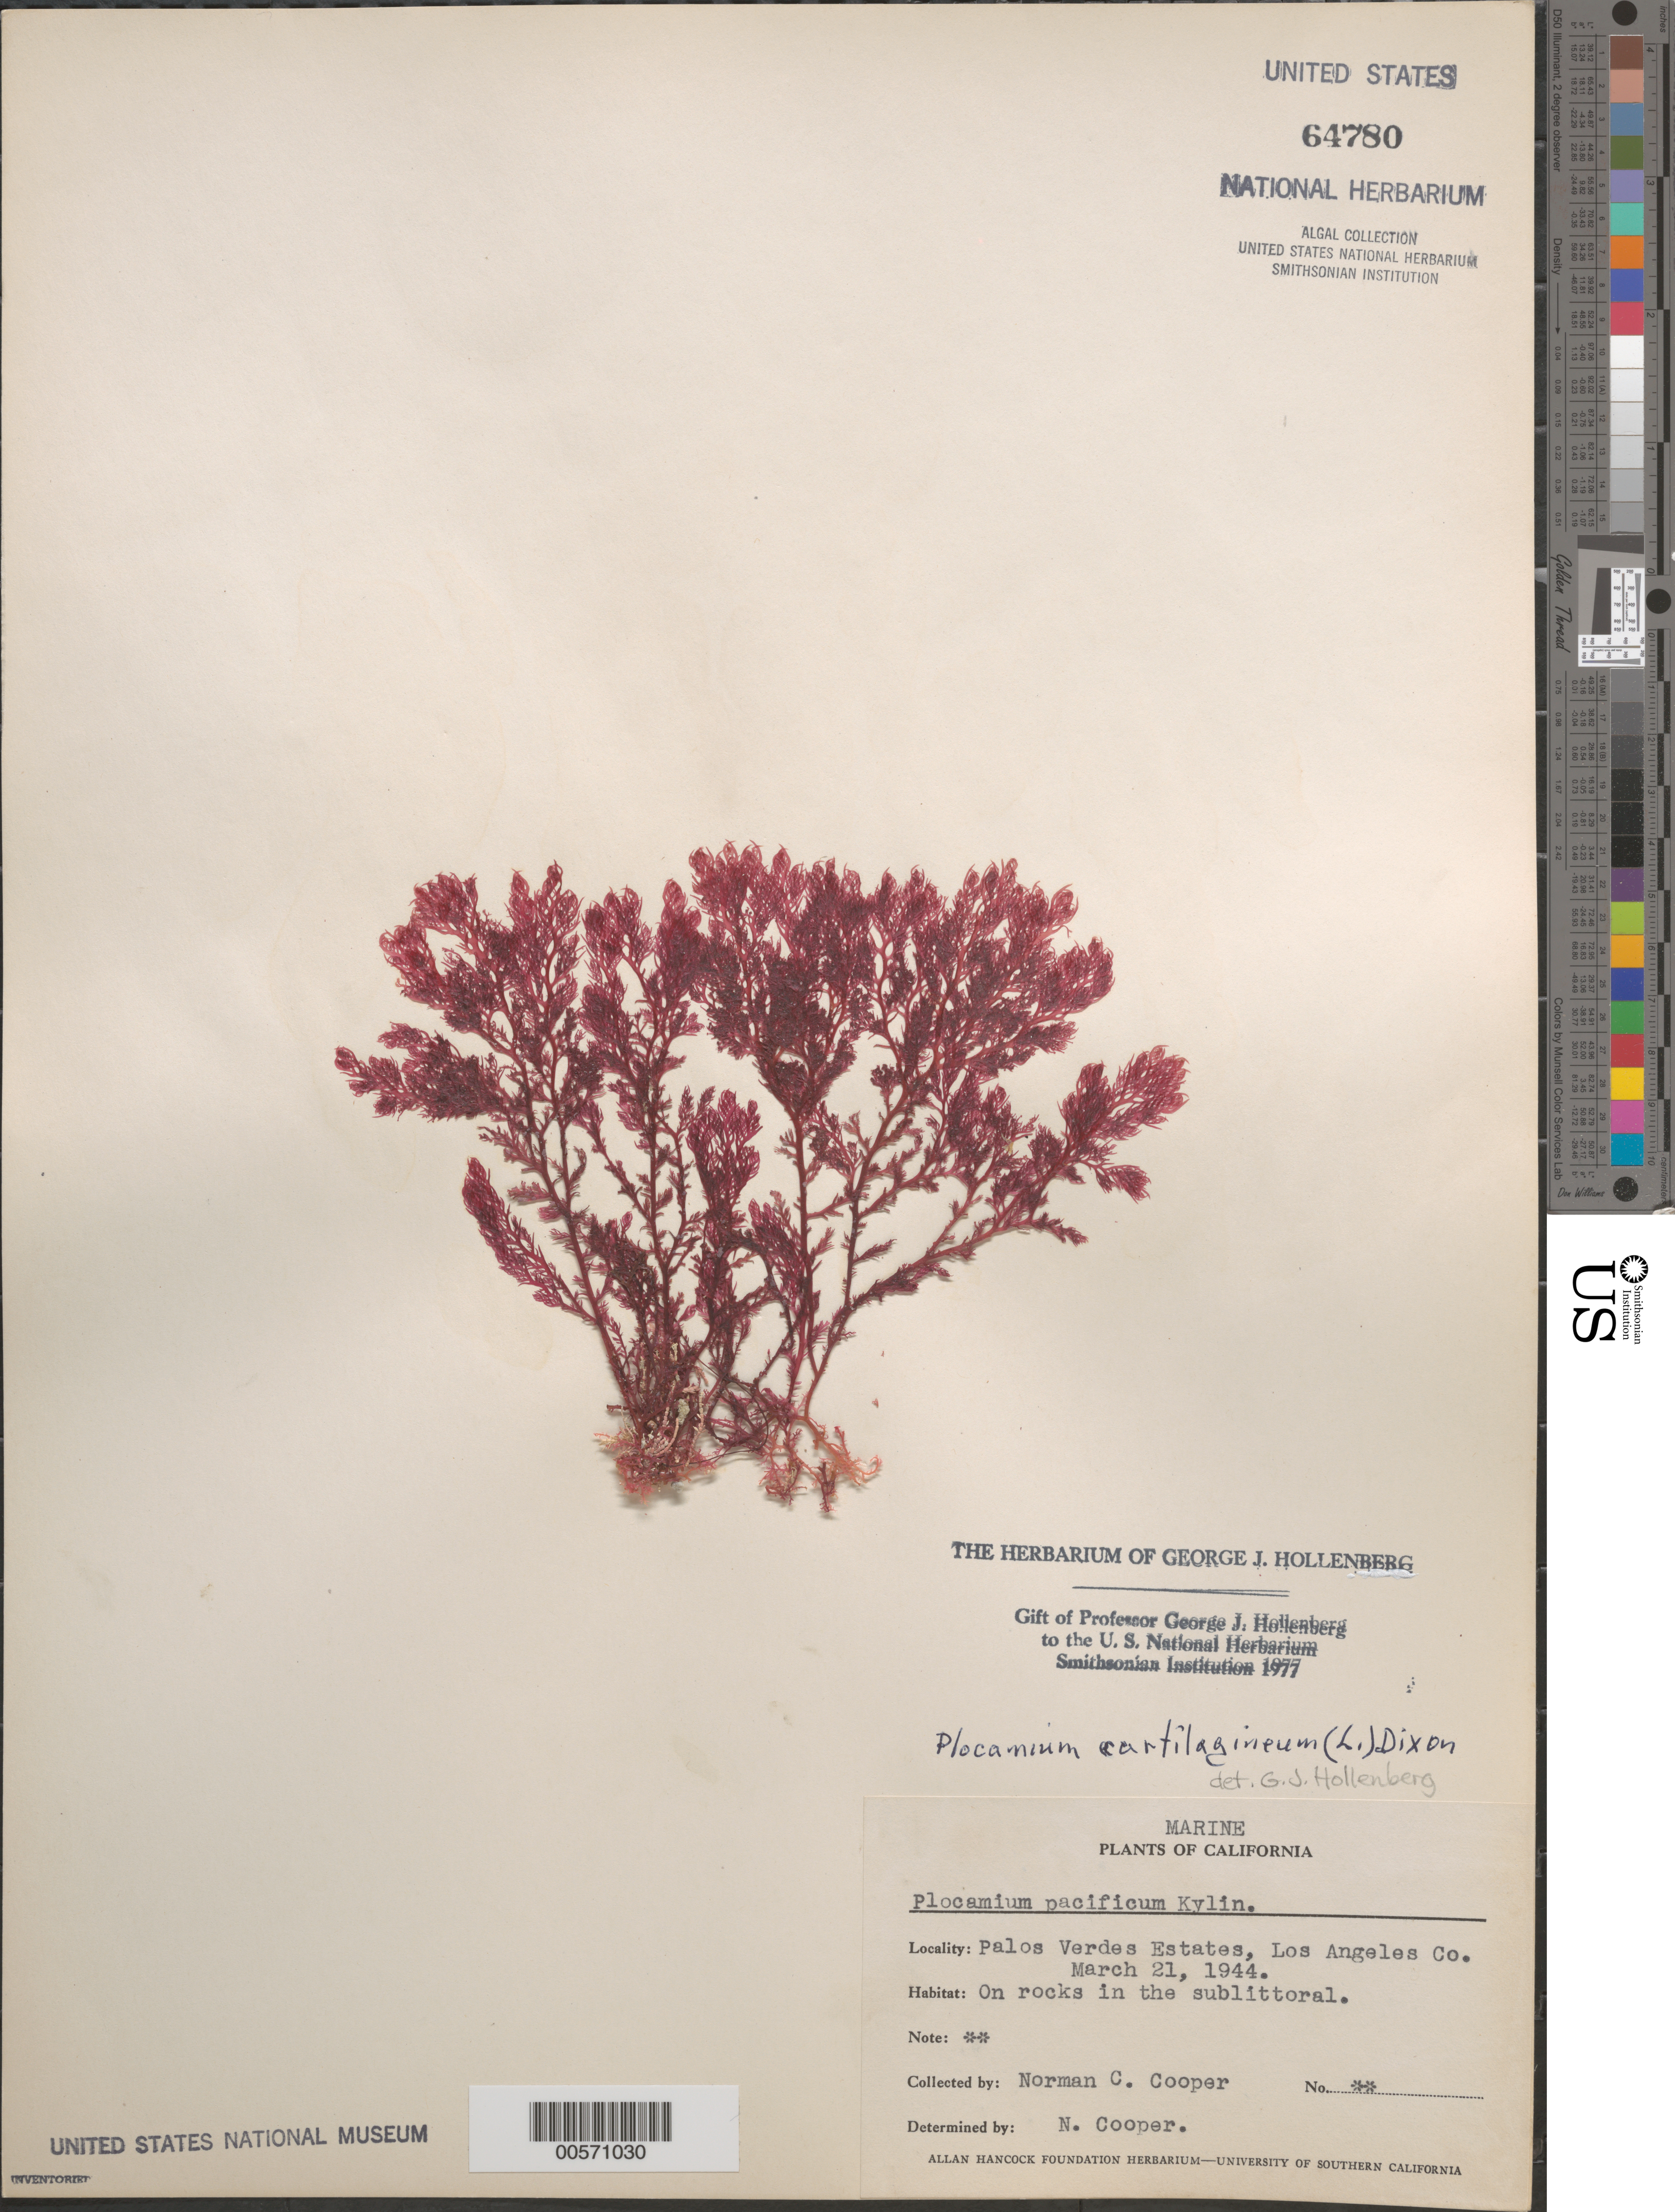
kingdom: Plantae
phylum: Rhodophyta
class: Florideophyceae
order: Plocamiales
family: Plocamiaceae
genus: Plocamium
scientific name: Plocamium cartilagineum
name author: (L.) P.S. Dixon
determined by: Hollenberg, George J.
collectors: N. Cooper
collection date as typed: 21 Mar 1944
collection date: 1944-03-21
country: United States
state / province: California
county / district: Los Angeles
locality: Palos Verdes Estates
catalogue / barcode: US 64780